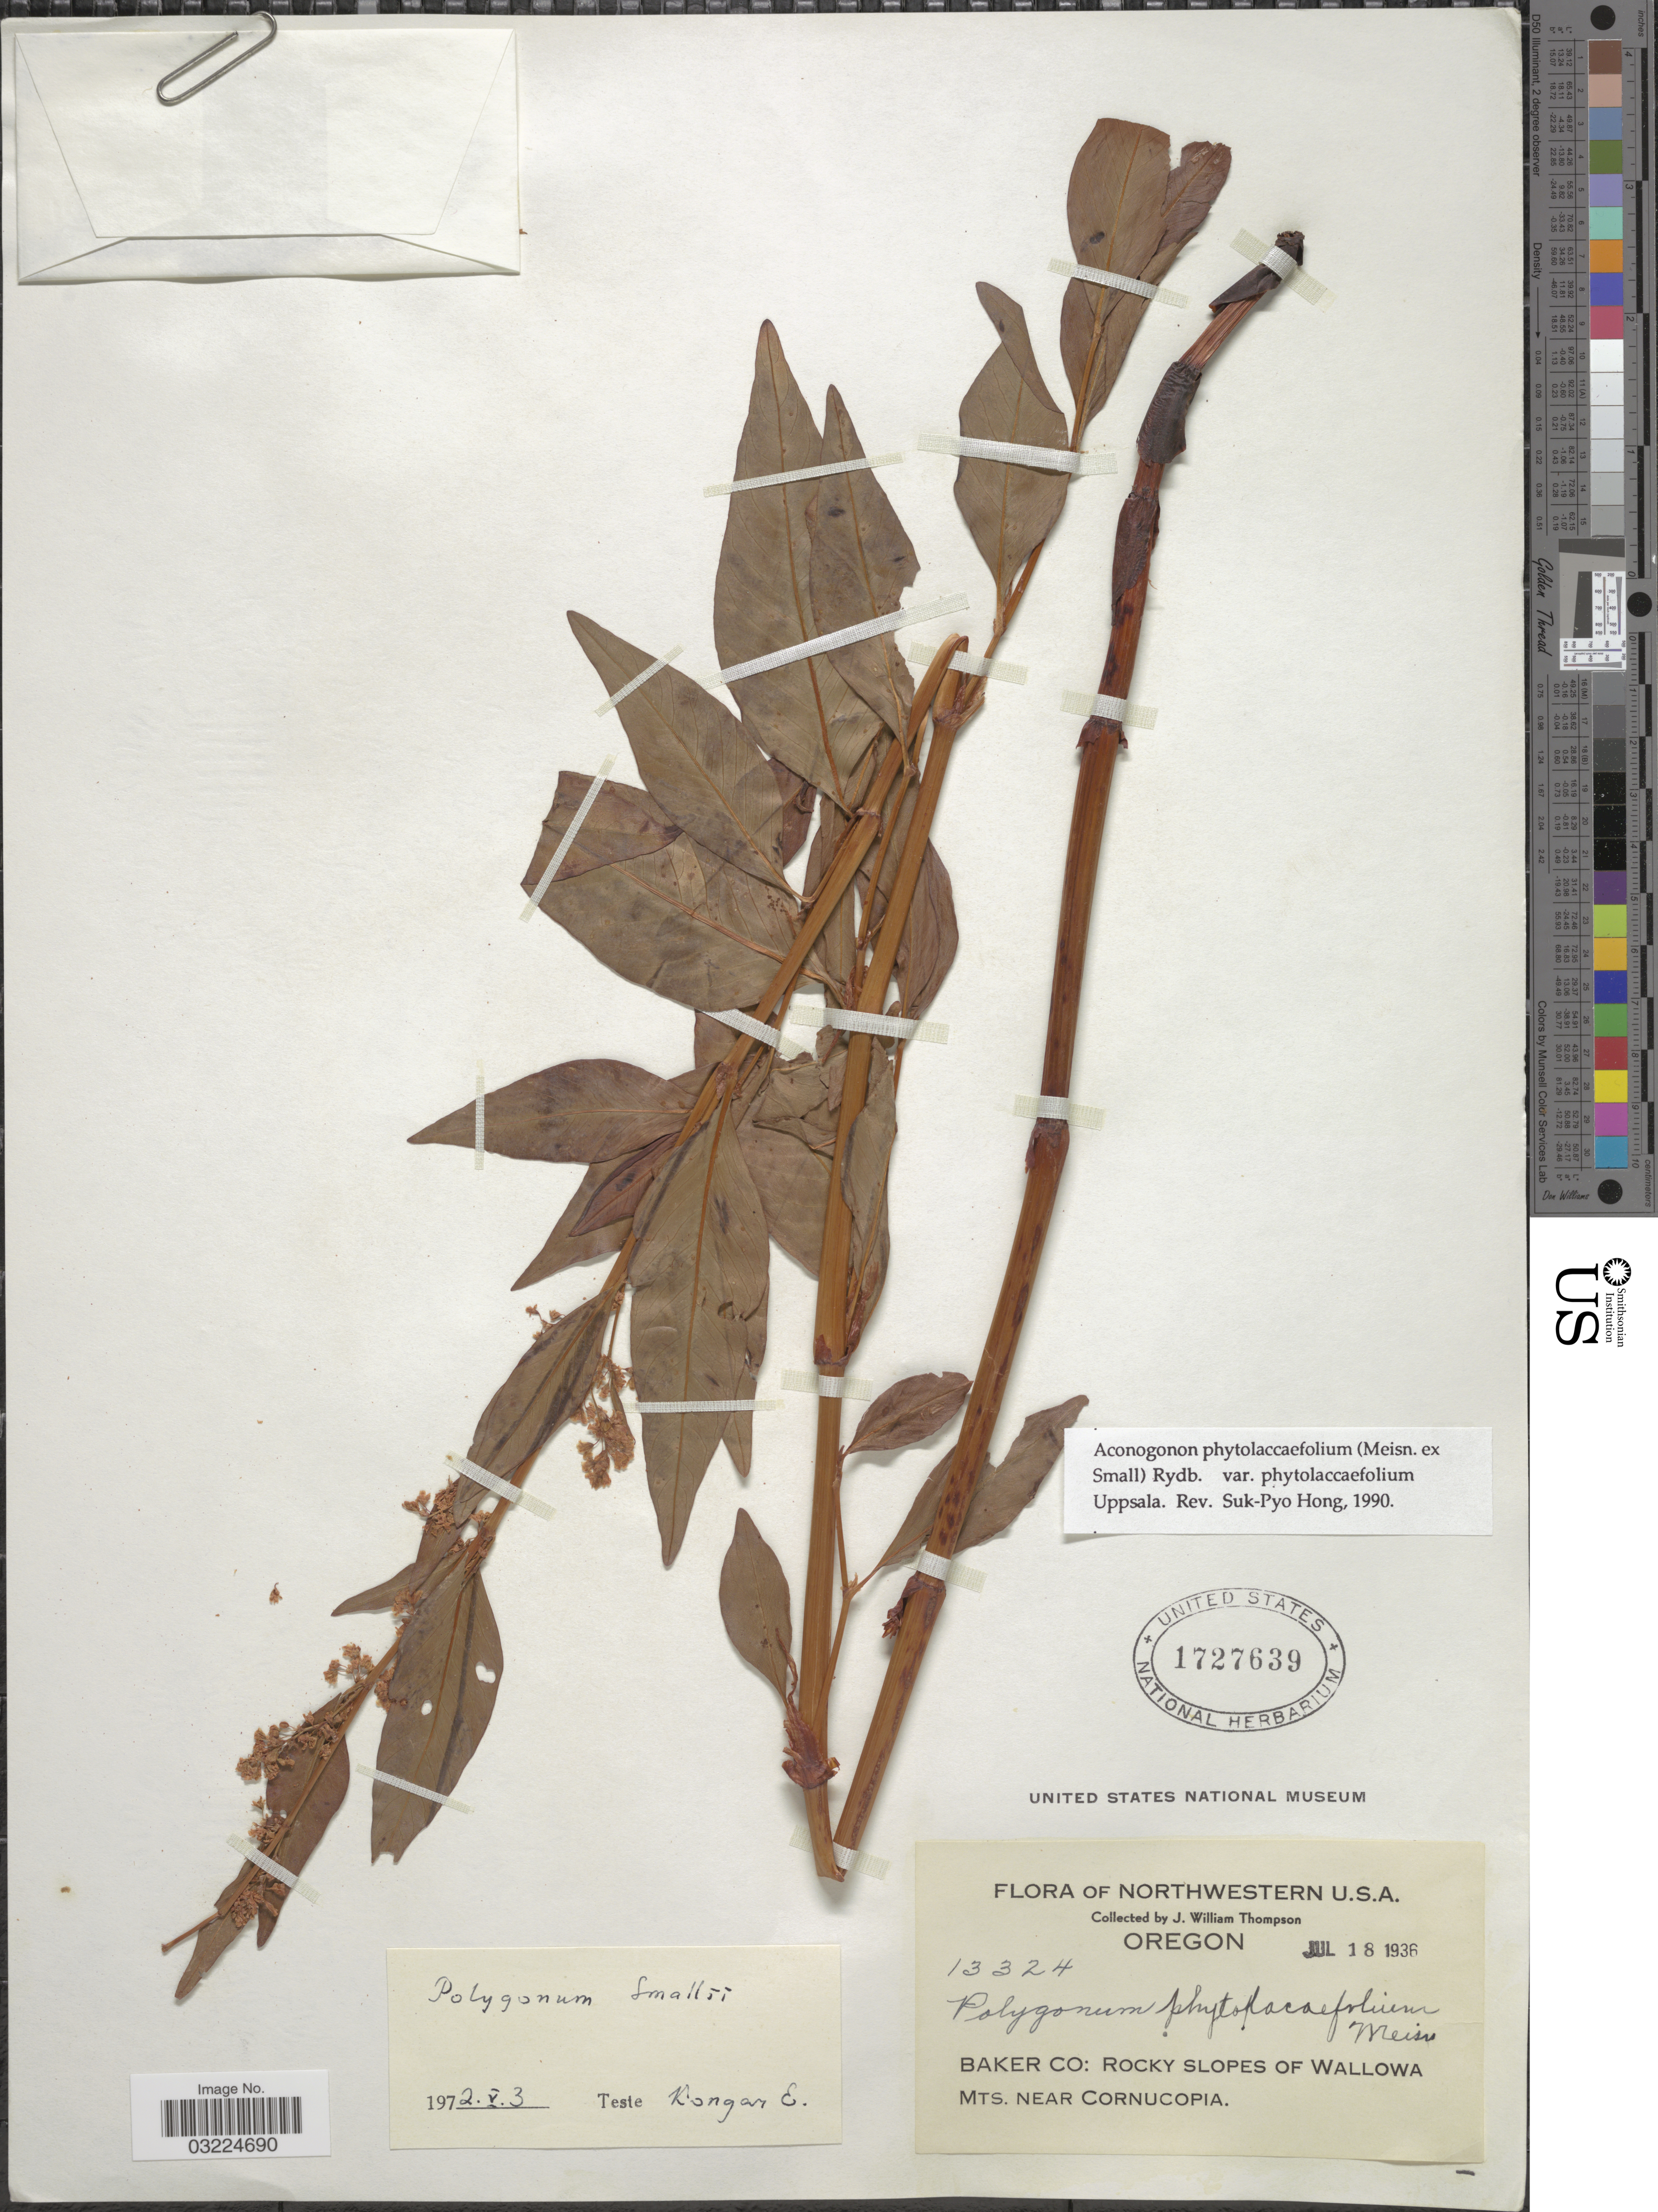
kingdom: Plantae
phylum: Tracheophyta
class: Magnoliopsida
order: Caryophyllales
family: Polygonaceae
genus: Koenigia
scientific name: Koenigia phytolaccifolia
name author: (Meisn. ex Small) T.M. Schust. & Reveal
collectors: J. W. Thompson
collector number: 13324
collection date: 1936-07-18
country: United States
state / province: Oregon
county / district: Baker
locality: Northwestern U.S.A. Baker Co: Rocky slopes of Wallowa, Mts. near Cornucopia.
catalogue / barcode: US 1727639